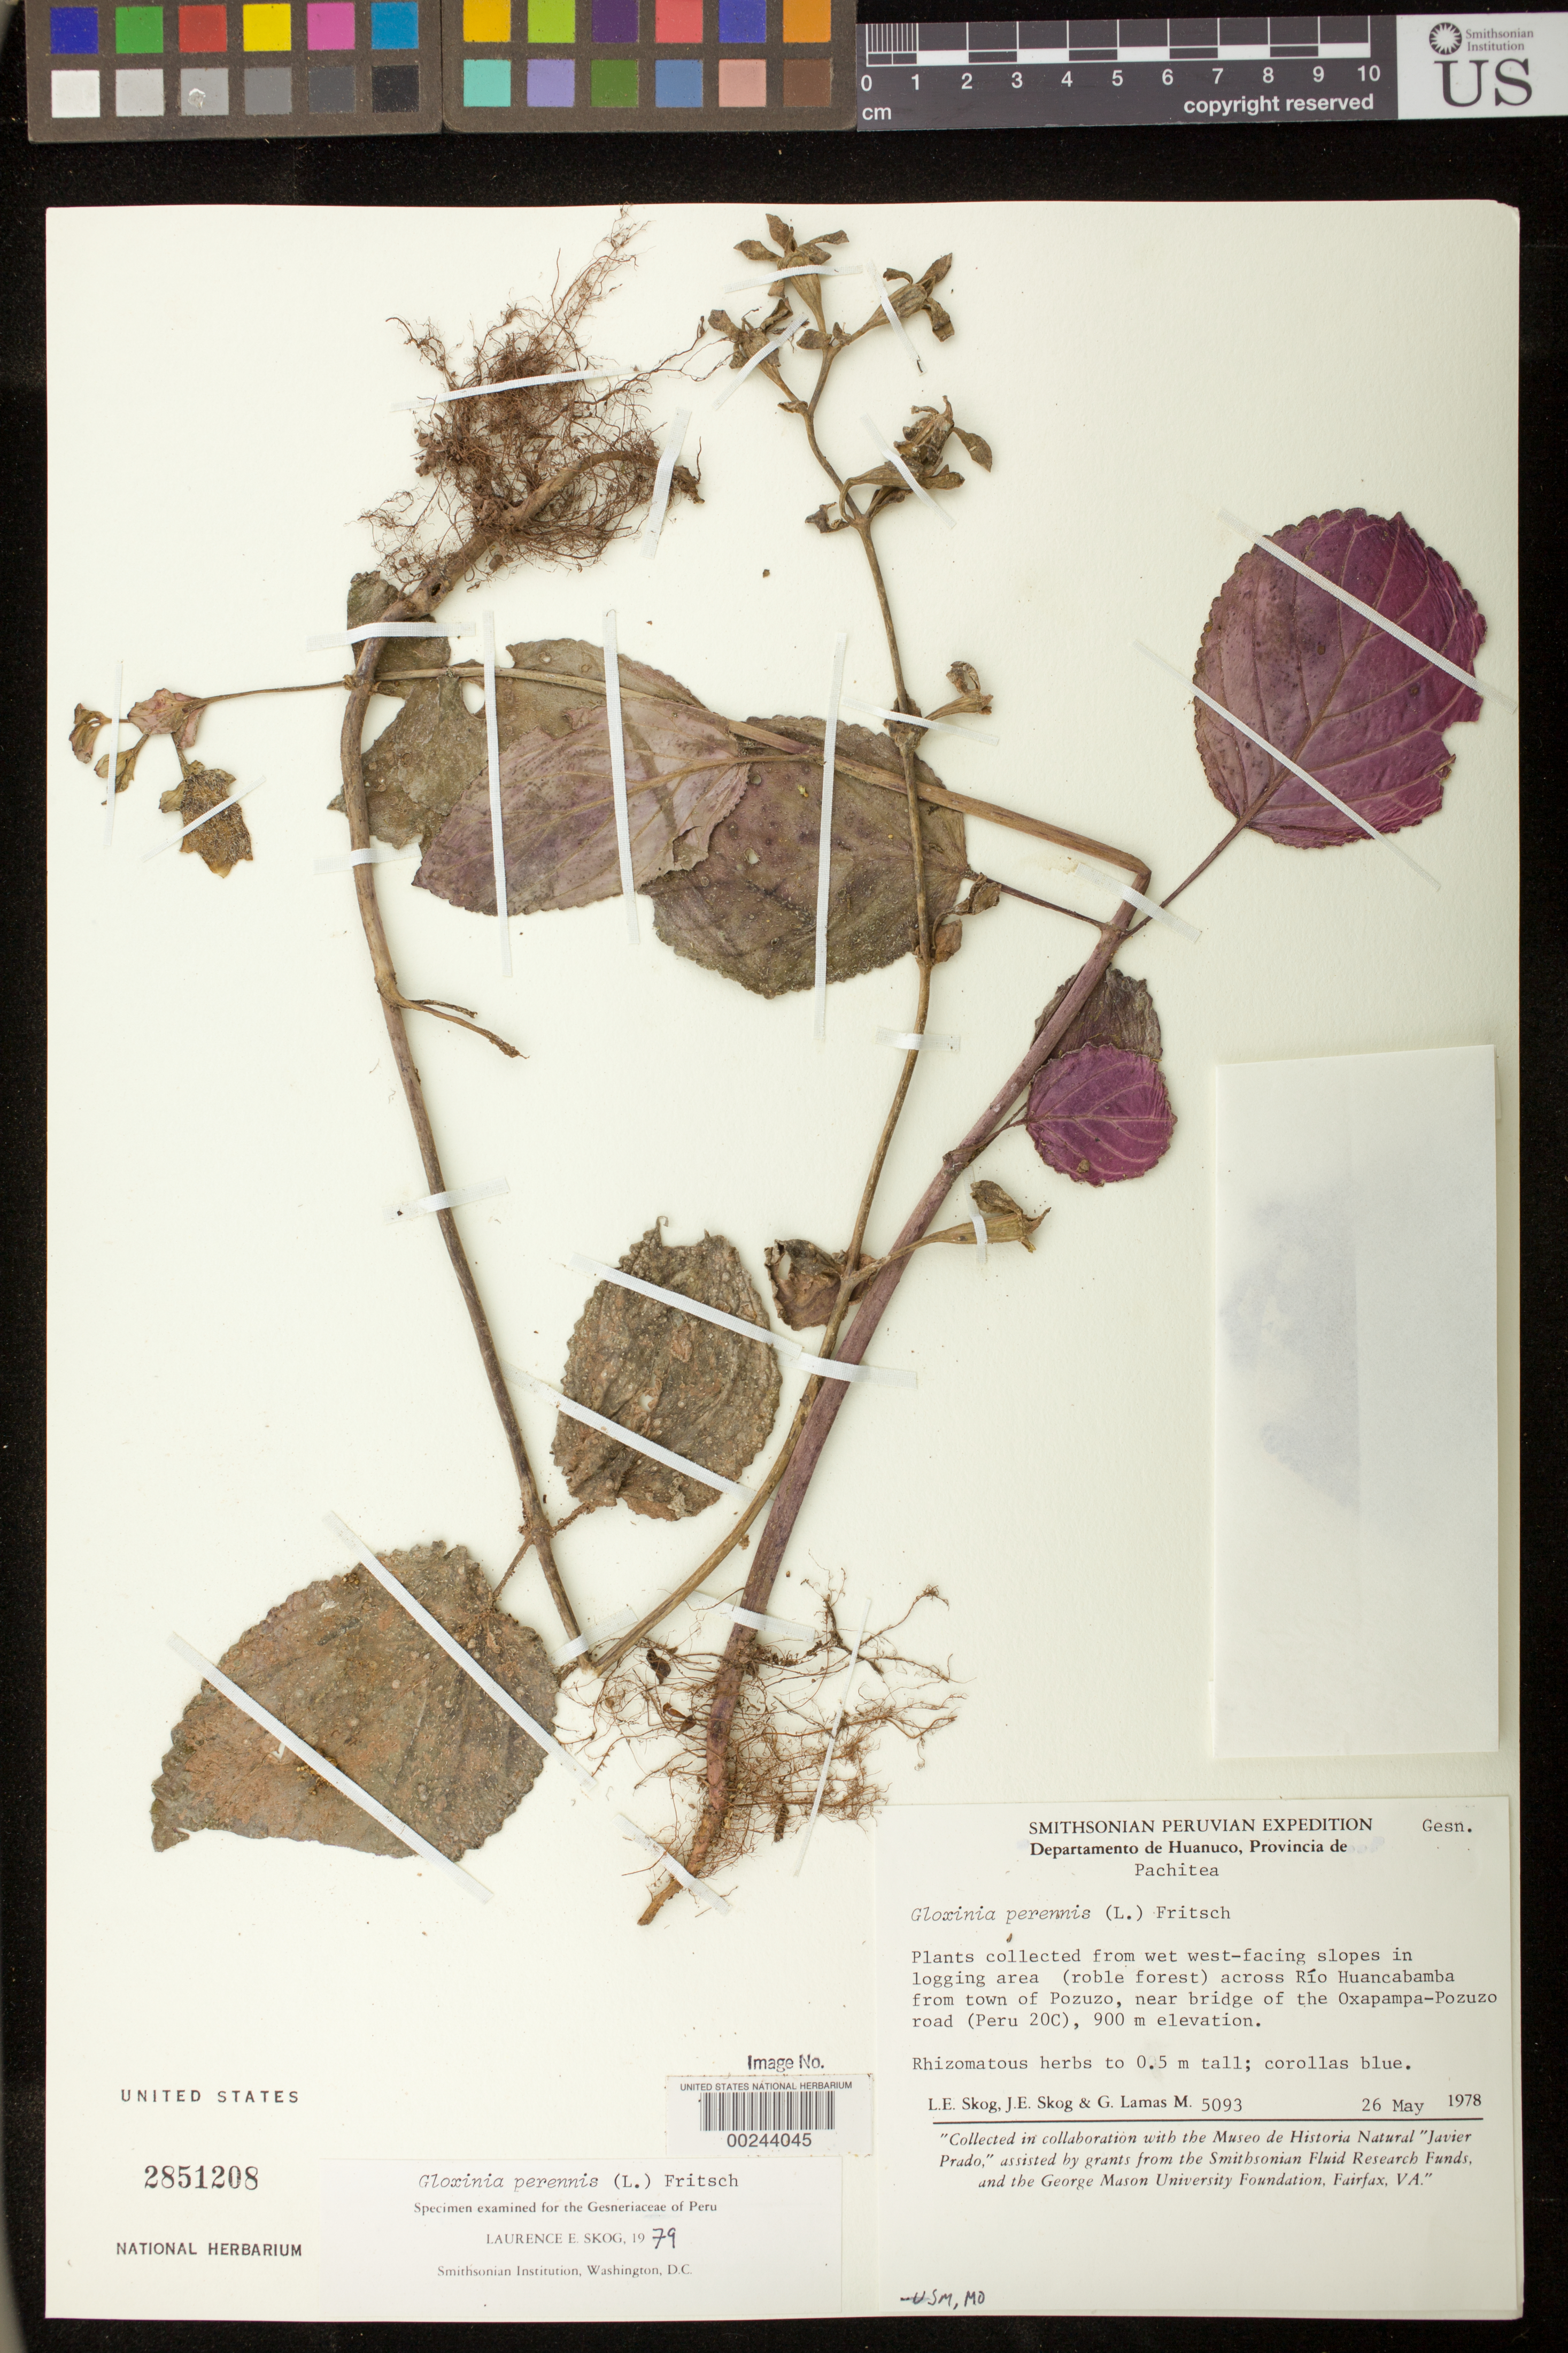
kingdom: Plantae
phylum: Tracheophyta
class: Magnoliopsida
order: Lamiales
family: Gesneriaceae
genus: Gloxinia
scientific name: Gloxinia perennis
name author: (L.) Fritsch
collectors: L. E. Skog, J. E. Skog & G. Lamas M.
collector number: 5093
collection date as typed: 26 May 1978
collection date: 1978-05-26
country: Peru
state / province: Huánuco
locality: Prov. Pachitea; across Rio Huancabamba from town of Pozuzo, near bridge of the Oxapampa-Pozuzo road (Peru 20c)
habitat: Wet W-facing slopes in logging area (roble forest)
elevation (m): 900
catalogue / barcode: US 2851208